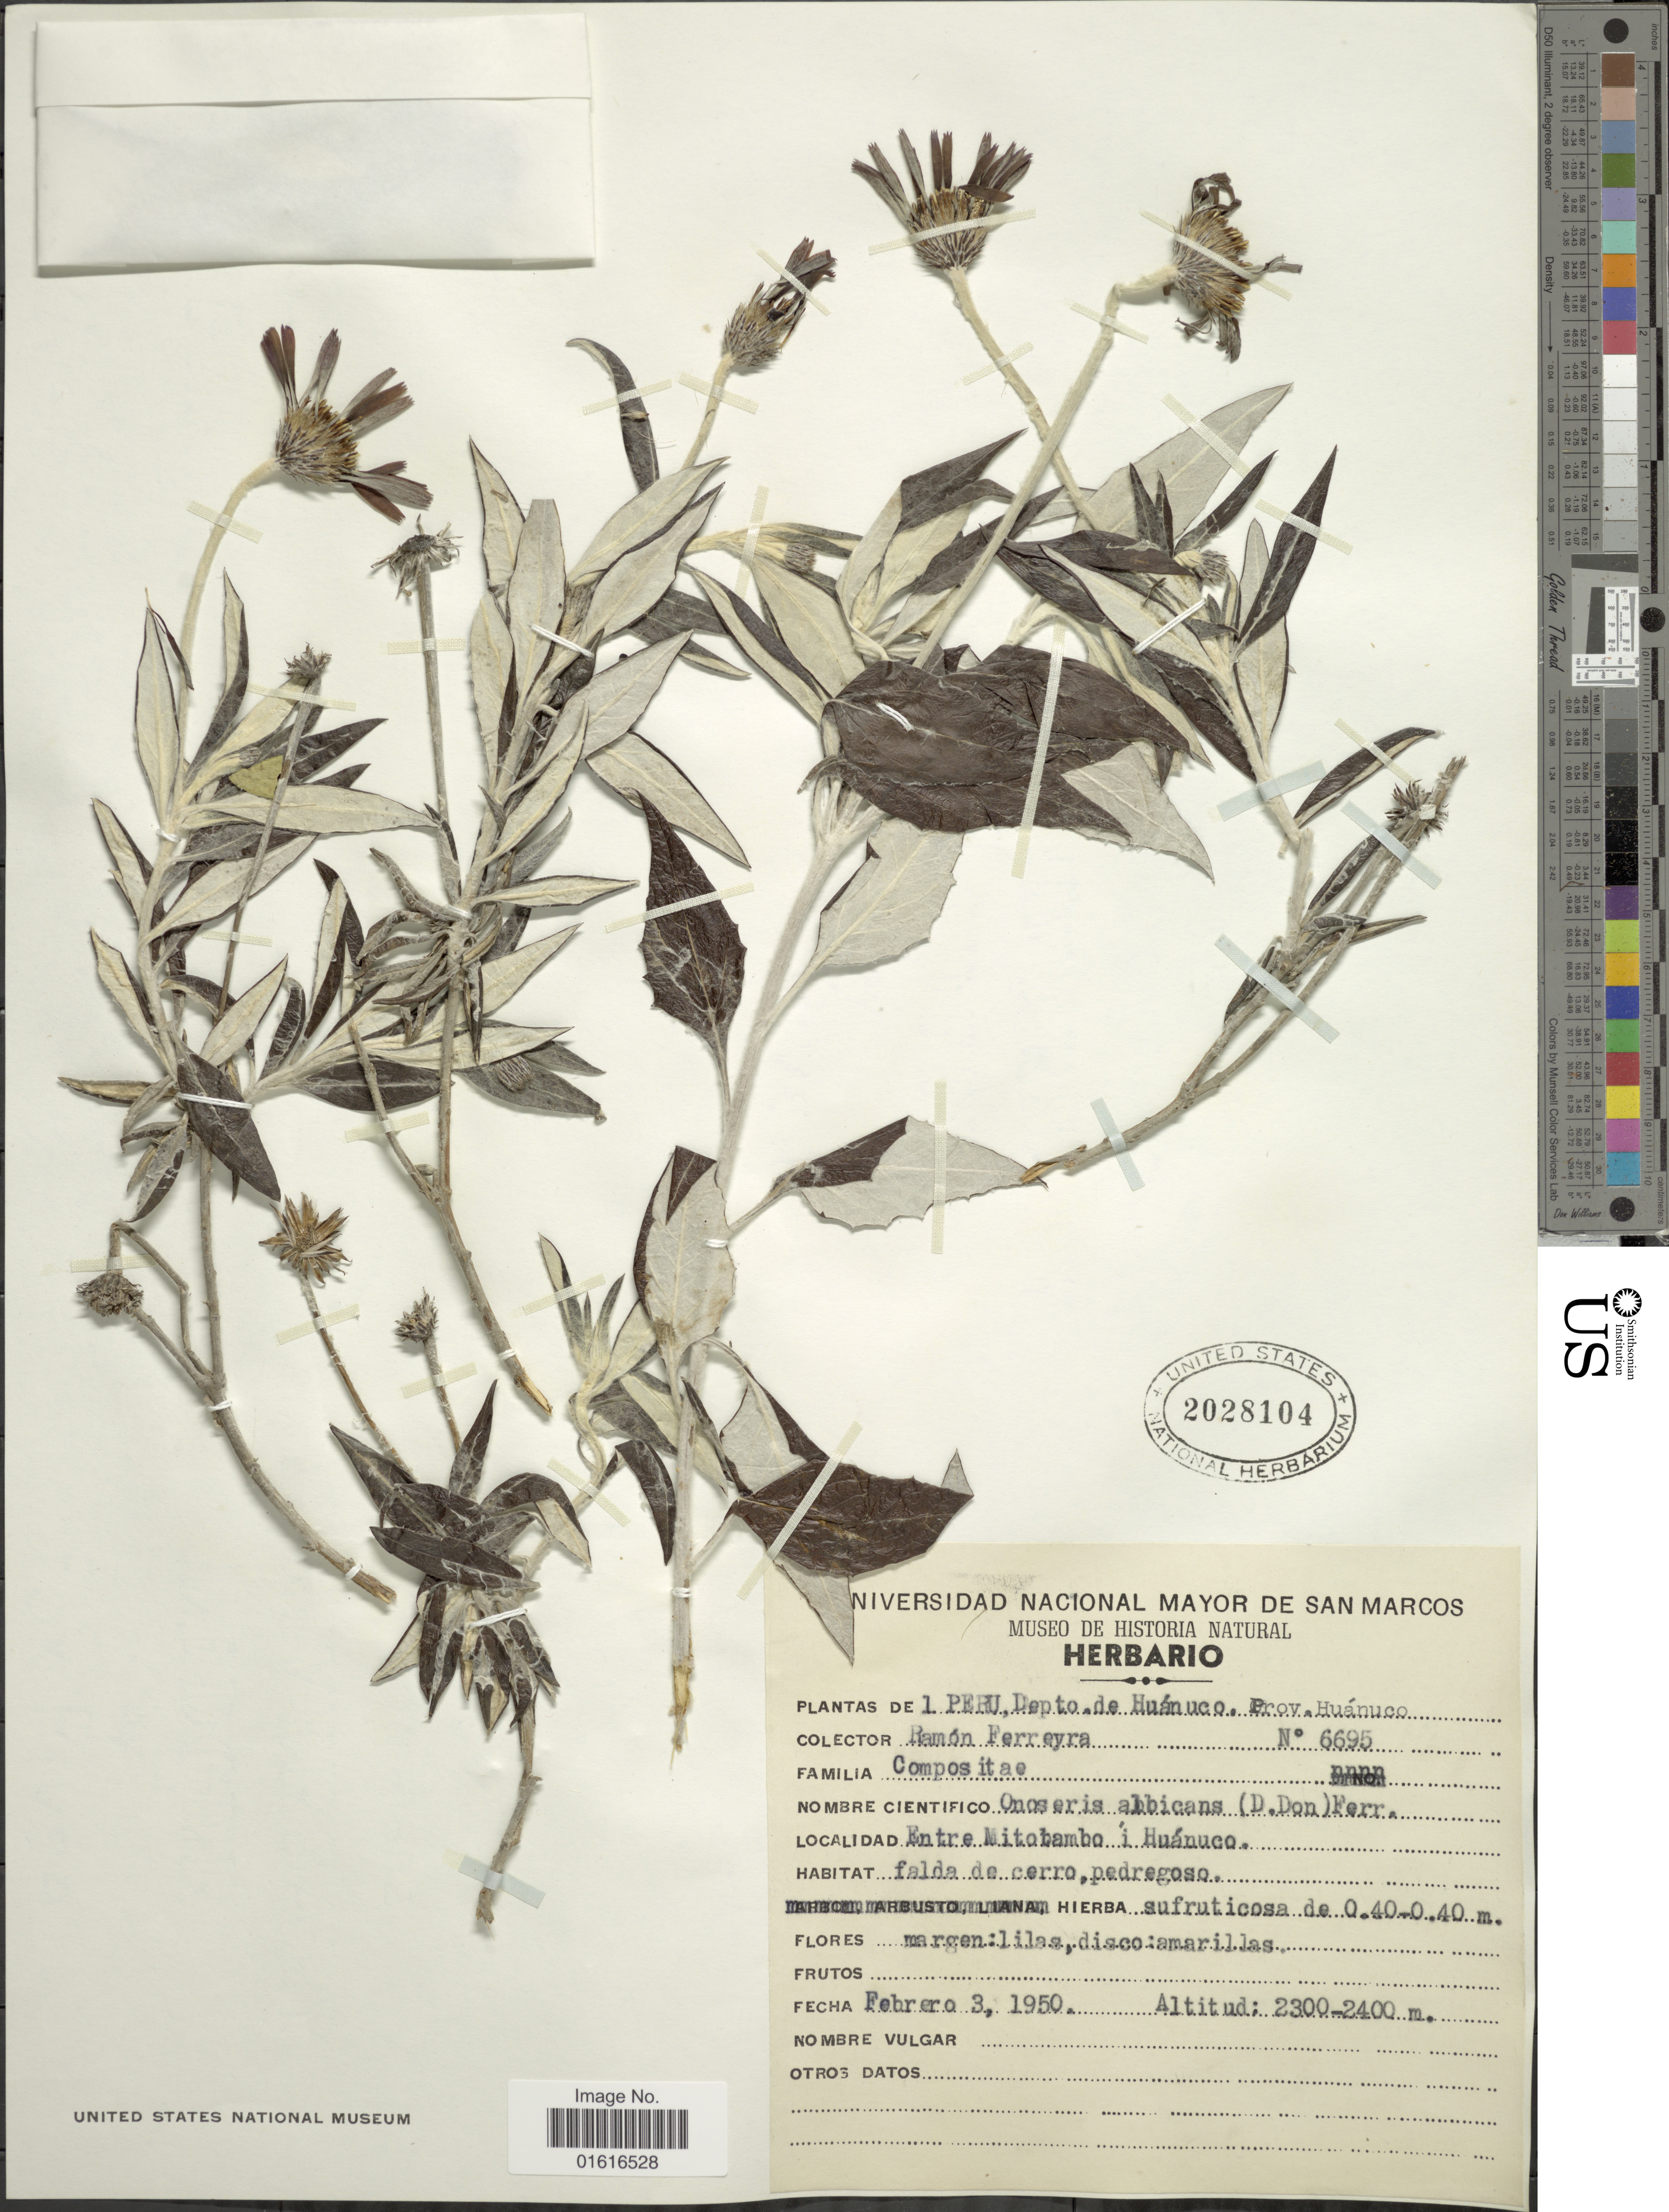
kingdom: Plantae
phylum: Tracheophyta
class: Magnoliopsida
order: Asterales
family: Asteraceae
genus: Onoseris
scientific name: Onoseris albicans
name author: (D. Don) Ferreyra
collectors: R. A. Ferreyra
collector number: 6695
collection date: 1950-02-03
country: Peru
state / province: Huánuco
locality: Prov. Huanuco, Entre Mitobambo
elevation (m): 2300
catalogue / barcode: US 2028104